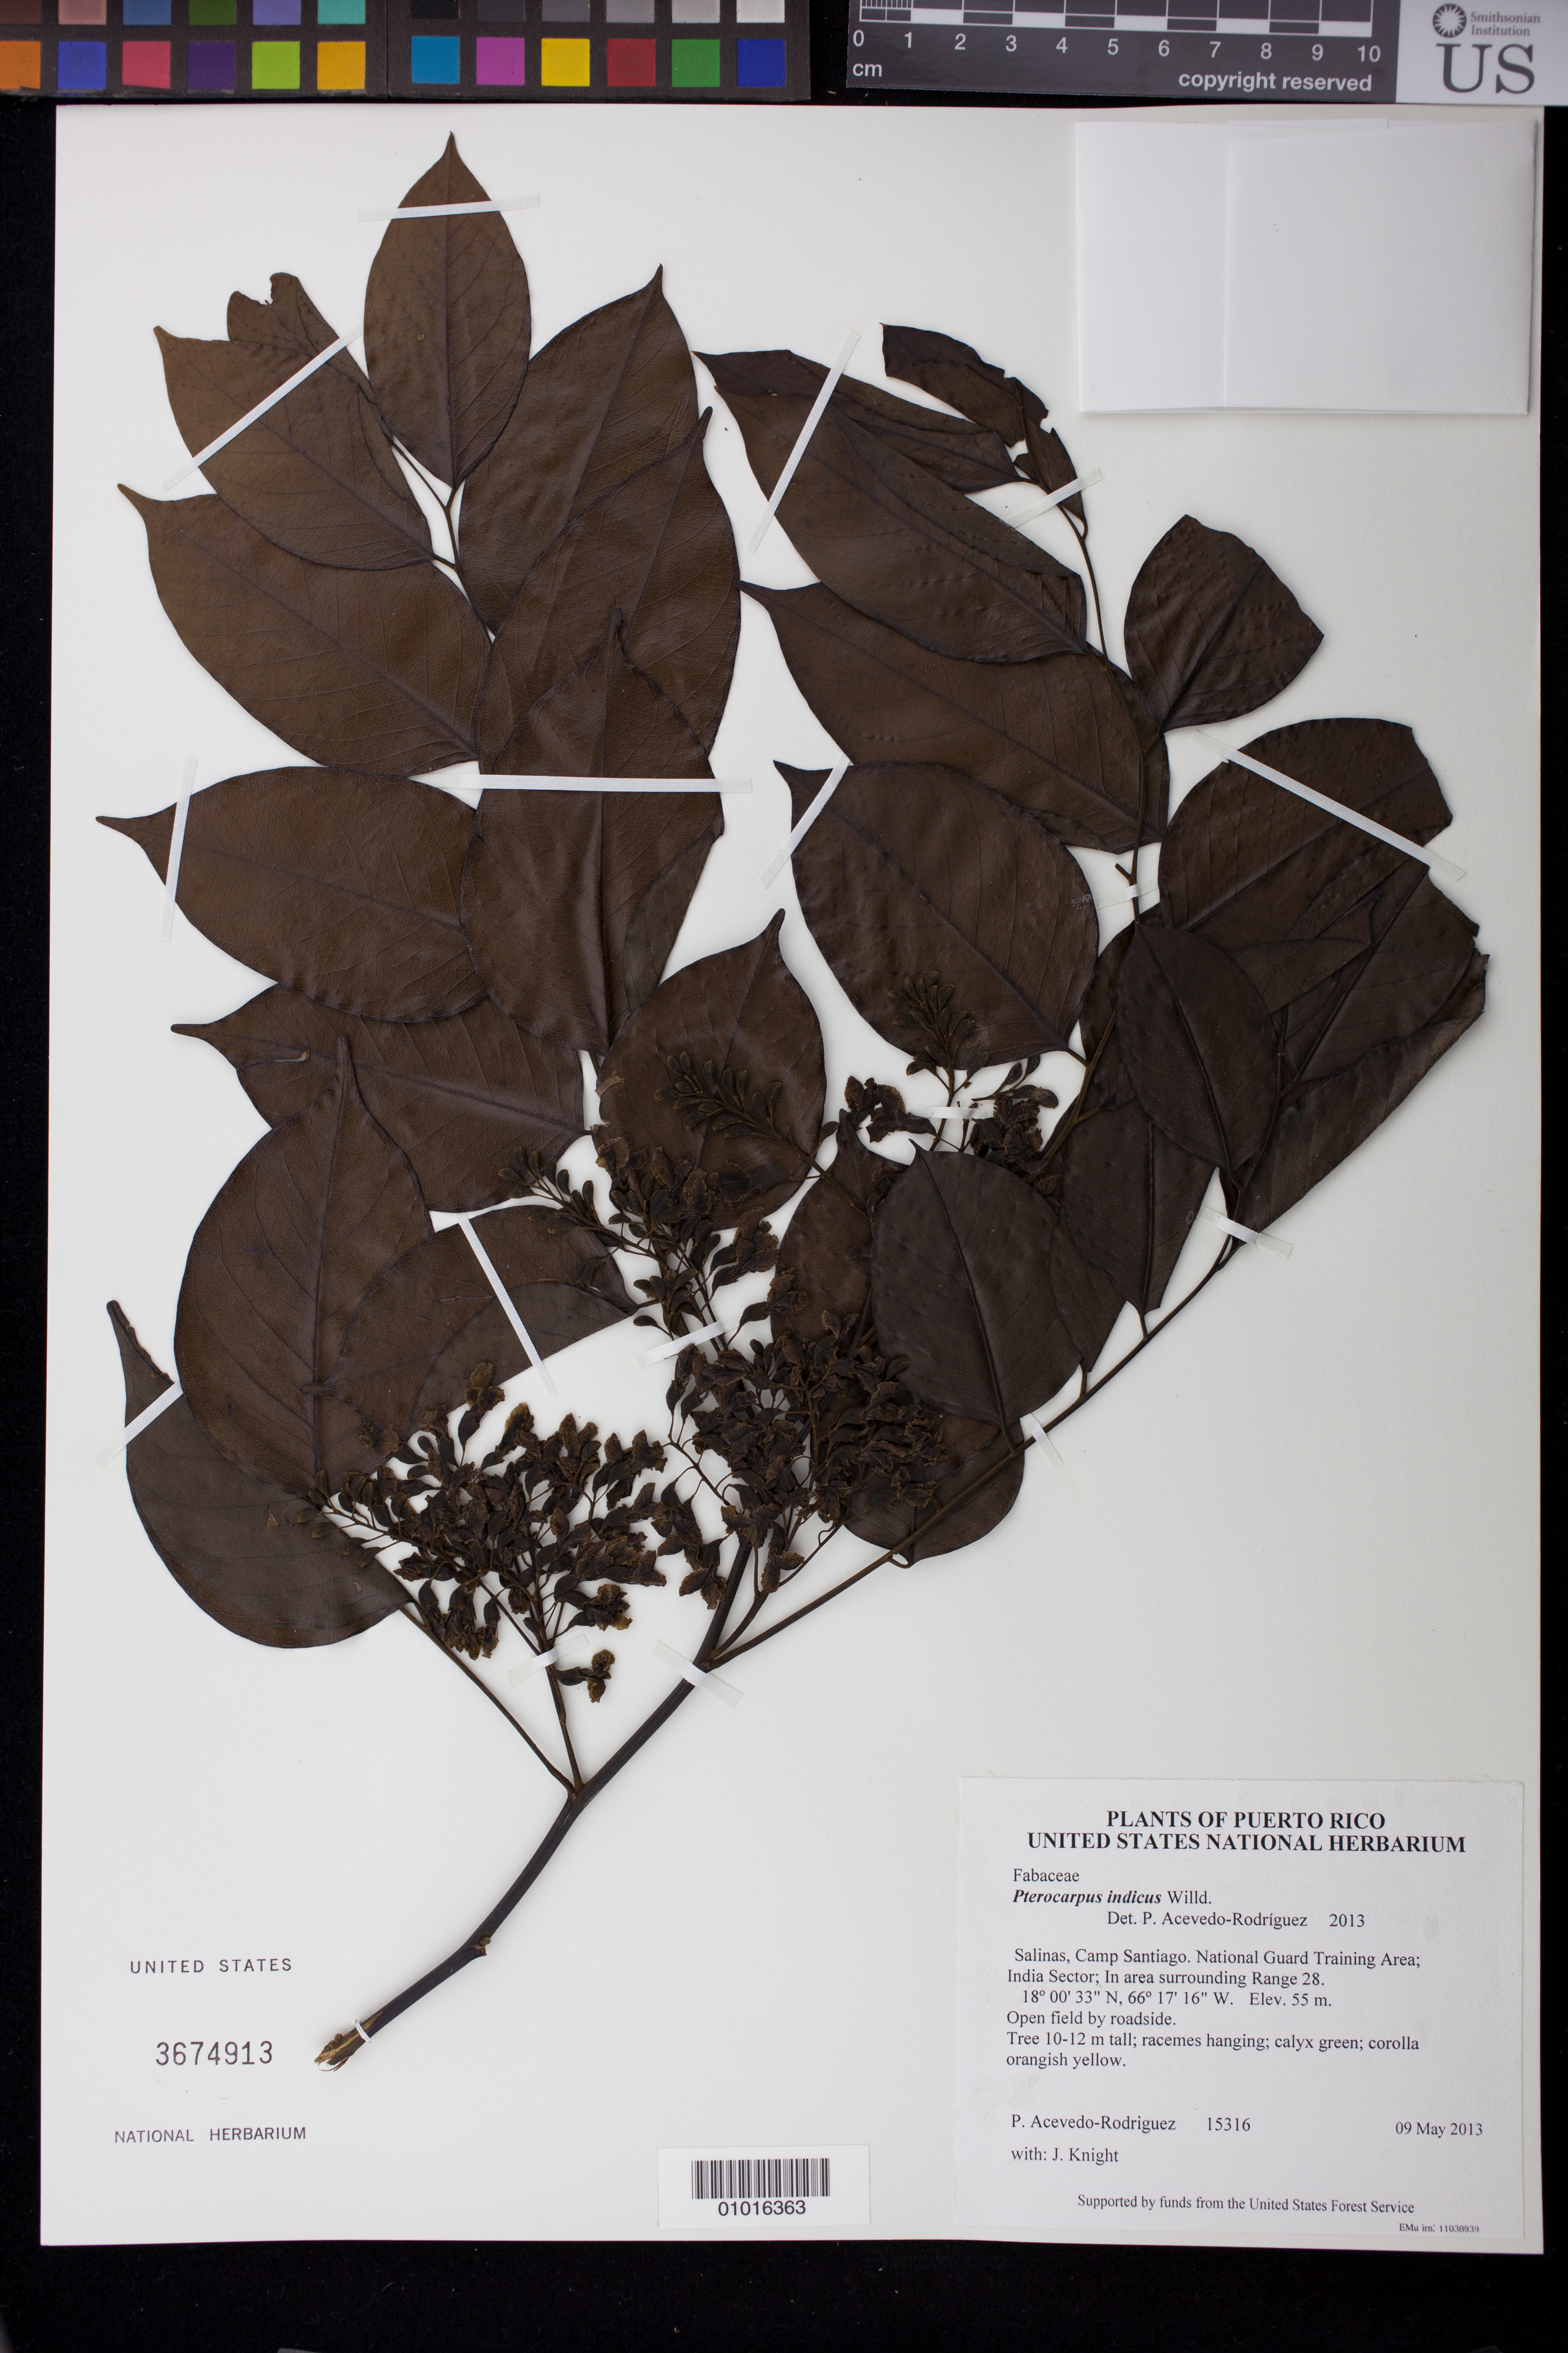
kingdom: Plantae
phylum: Tracheophyta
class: Magnoliopsida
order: Fabales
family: Fabaceae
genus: Pterocarpus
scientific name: Pterocarpus indicus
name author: Willd.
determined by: Acevedo-Rodríguez, P., (BOT), Smithsonian Institution - National Museum of Natural History (UNITED STATES)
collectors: P. Acevedo-Rodr. & J. Knight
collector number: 15316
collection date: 2013-05-09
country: Puerto Rico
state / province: Salinas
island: Puerto Rico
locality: Camp Santiago. National Guard Training Area; India Sector; In area surrounding Range 28.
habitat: Open field by roadside.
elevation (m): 55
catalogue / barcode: US 3674913